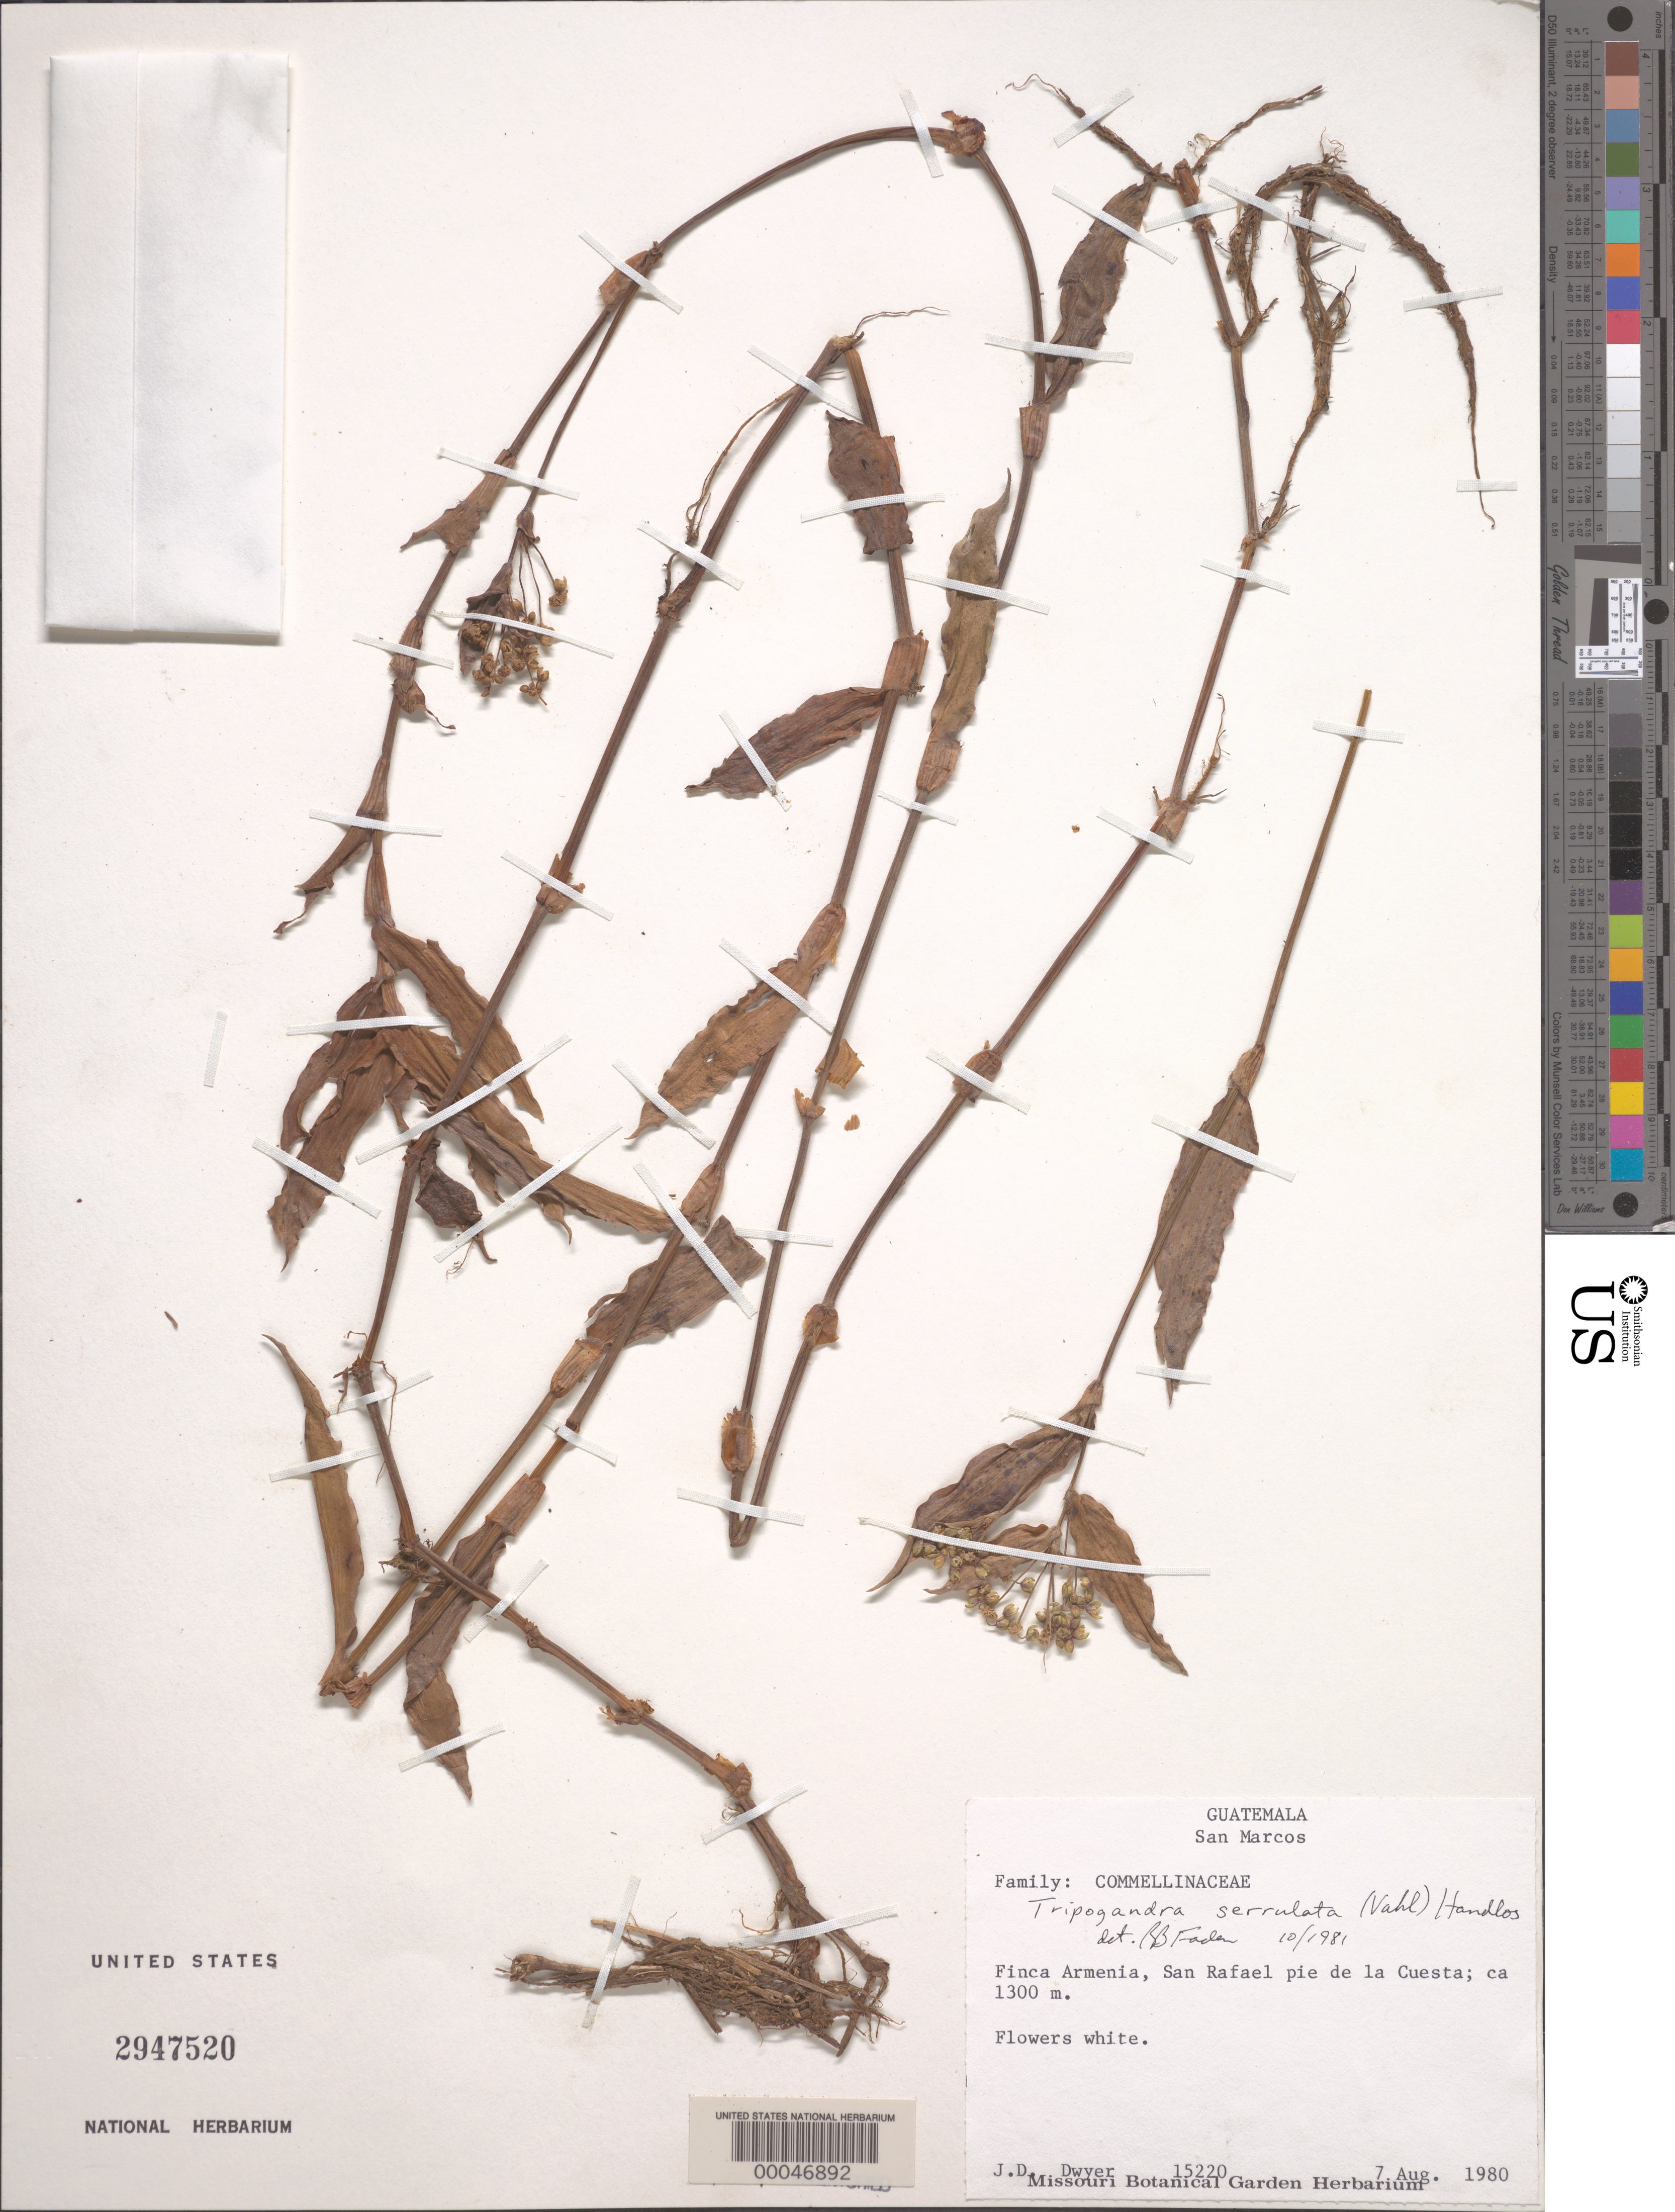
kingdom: Plantae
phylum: Tracheophyta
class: Liliopsida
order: Commelinales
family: Commelinaceae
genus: Tripogandra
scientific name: Tripogandra serrulata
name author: (Vahl) Handlos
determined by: Faden, Robert B., (US), Smithsonian Institution - National Museum of Natural History (UNITED STATES)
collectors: J. D. Dwyer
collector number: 15220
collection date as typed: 07 Aug 1980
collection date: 1980-08-07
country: Guatemala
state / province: San Marcos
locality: Finca Armenia, San Rafael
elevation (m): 1300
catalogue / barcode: US 2947520